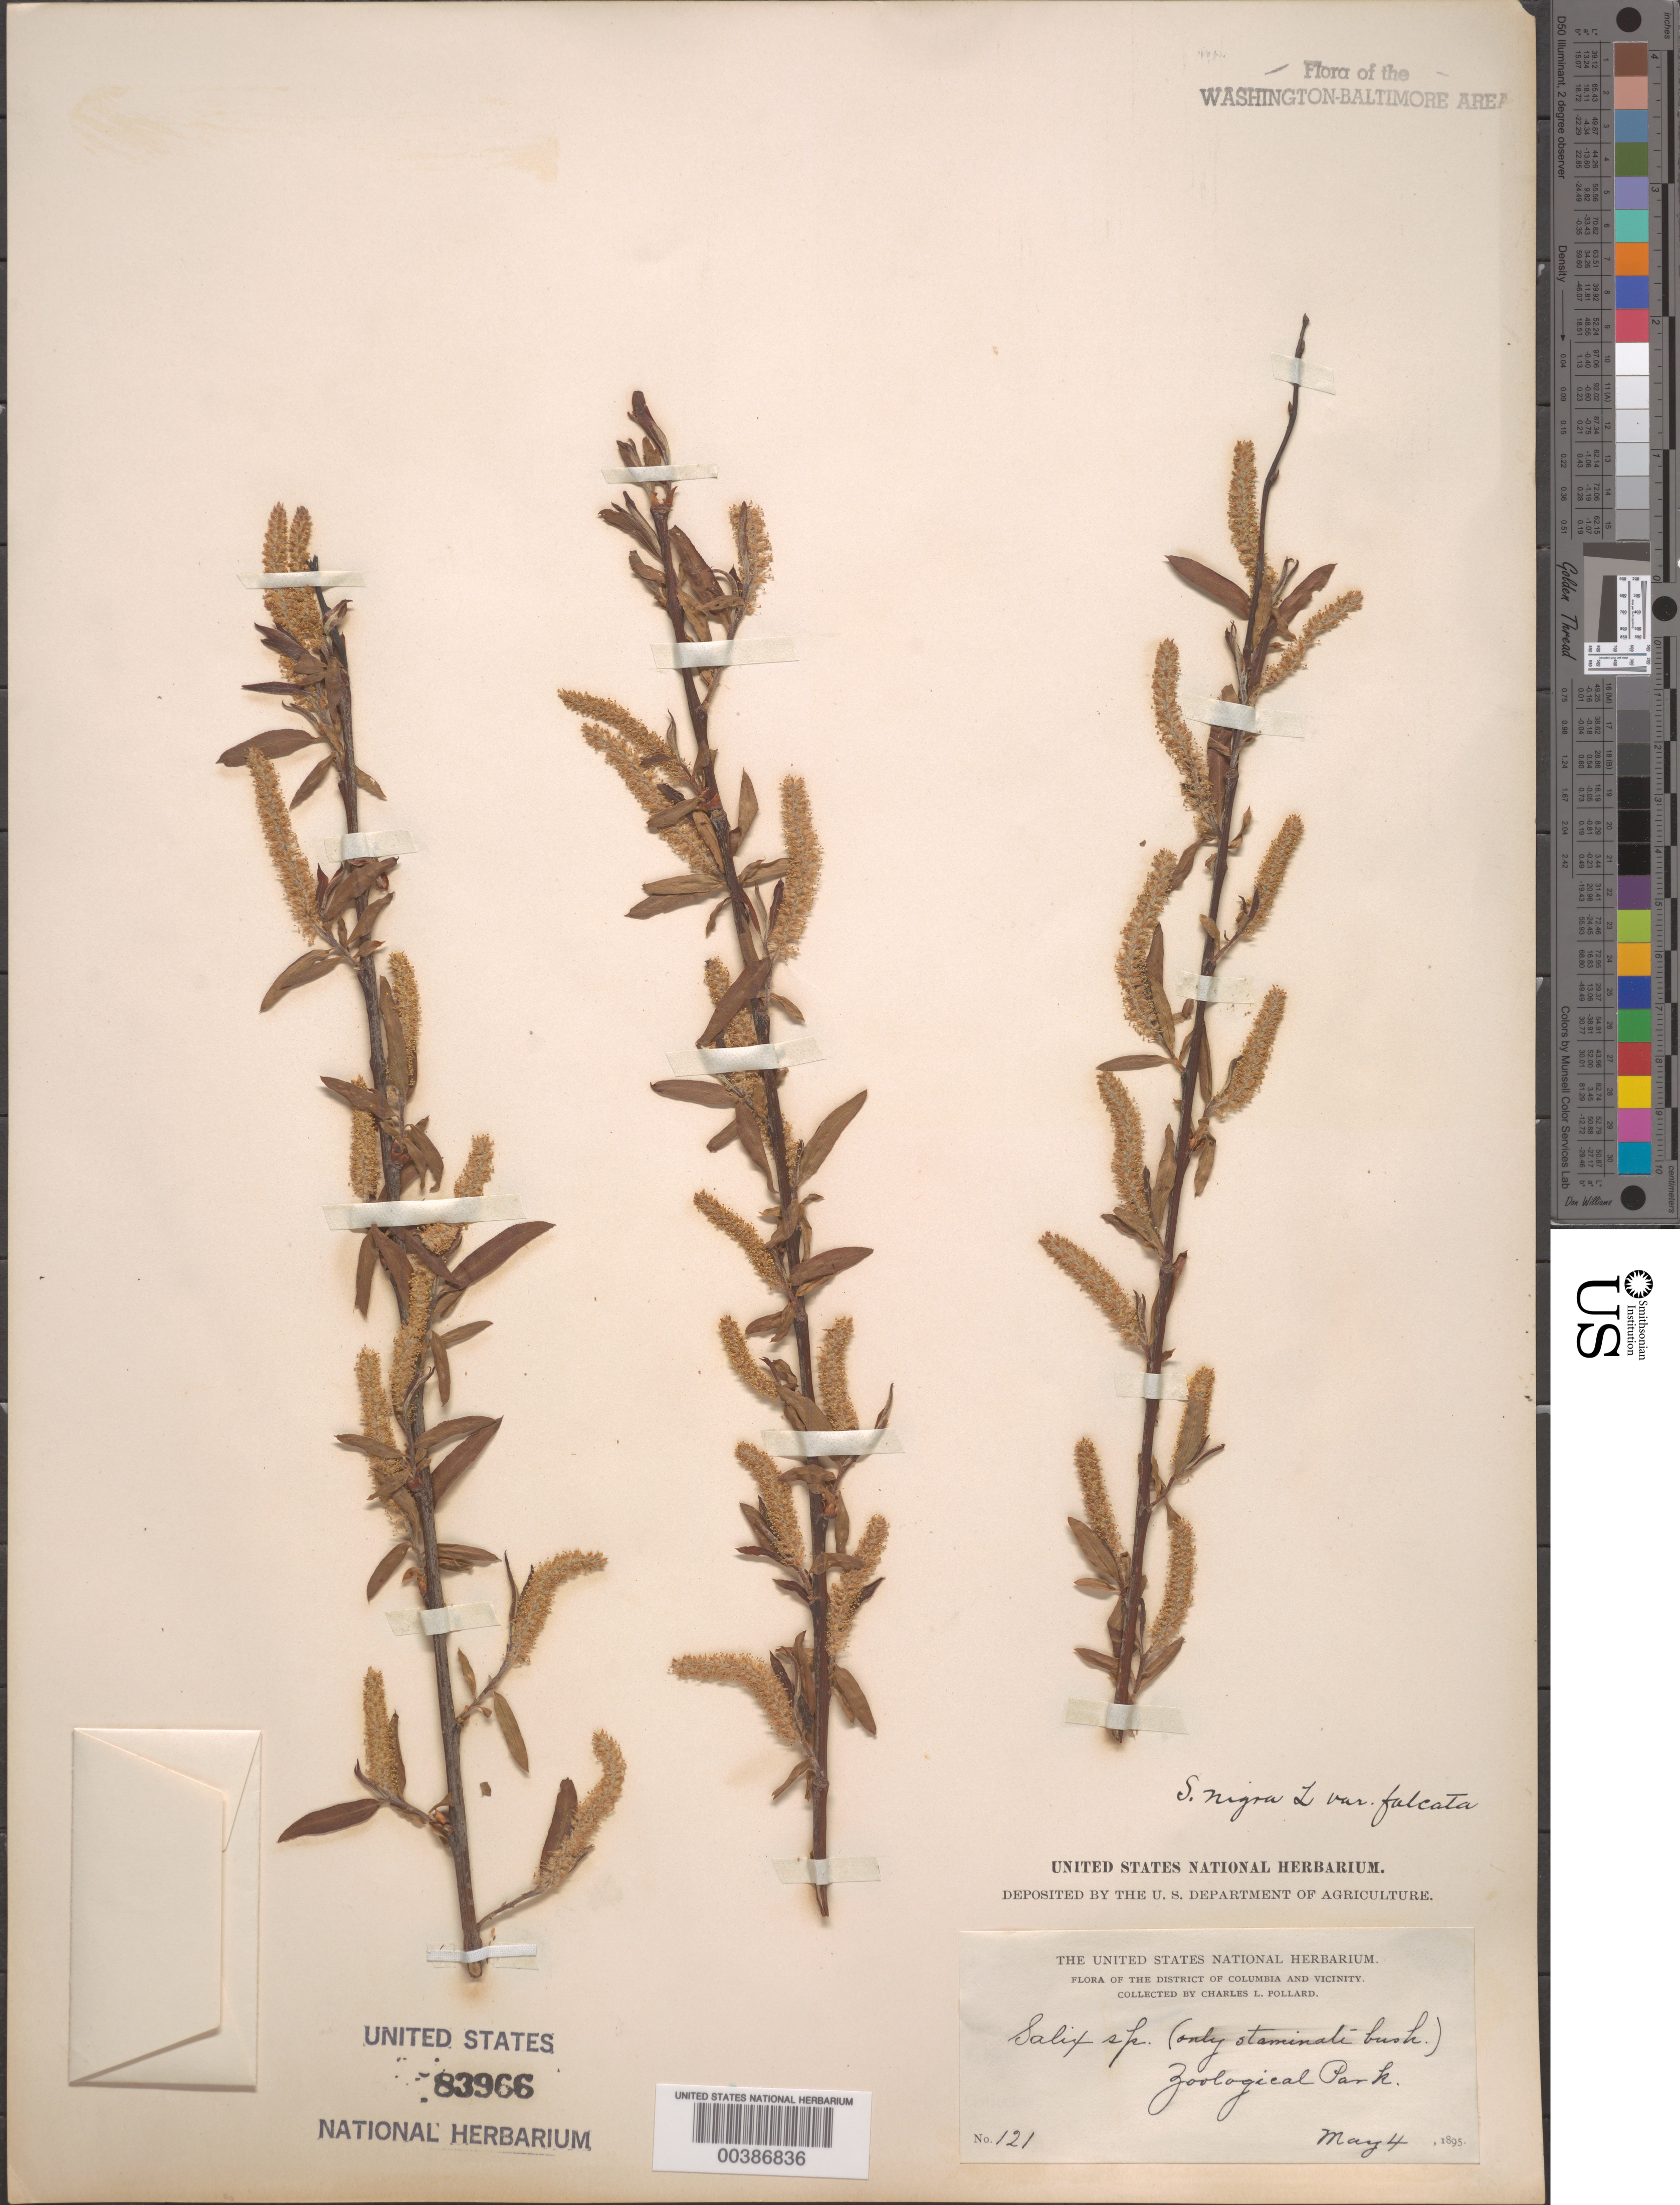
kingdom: Plantae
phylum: Tracheophyta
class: Magnoliopsida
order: Malpighiales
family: Salicaceae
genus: Salix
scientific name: Salix nigra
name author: Marshall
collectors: C. L. Pollard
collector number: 121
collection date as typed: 04 May 1895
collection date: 1895-05-04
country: United States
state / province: District of Columbia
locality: Zoological Park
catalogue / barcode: US 83966